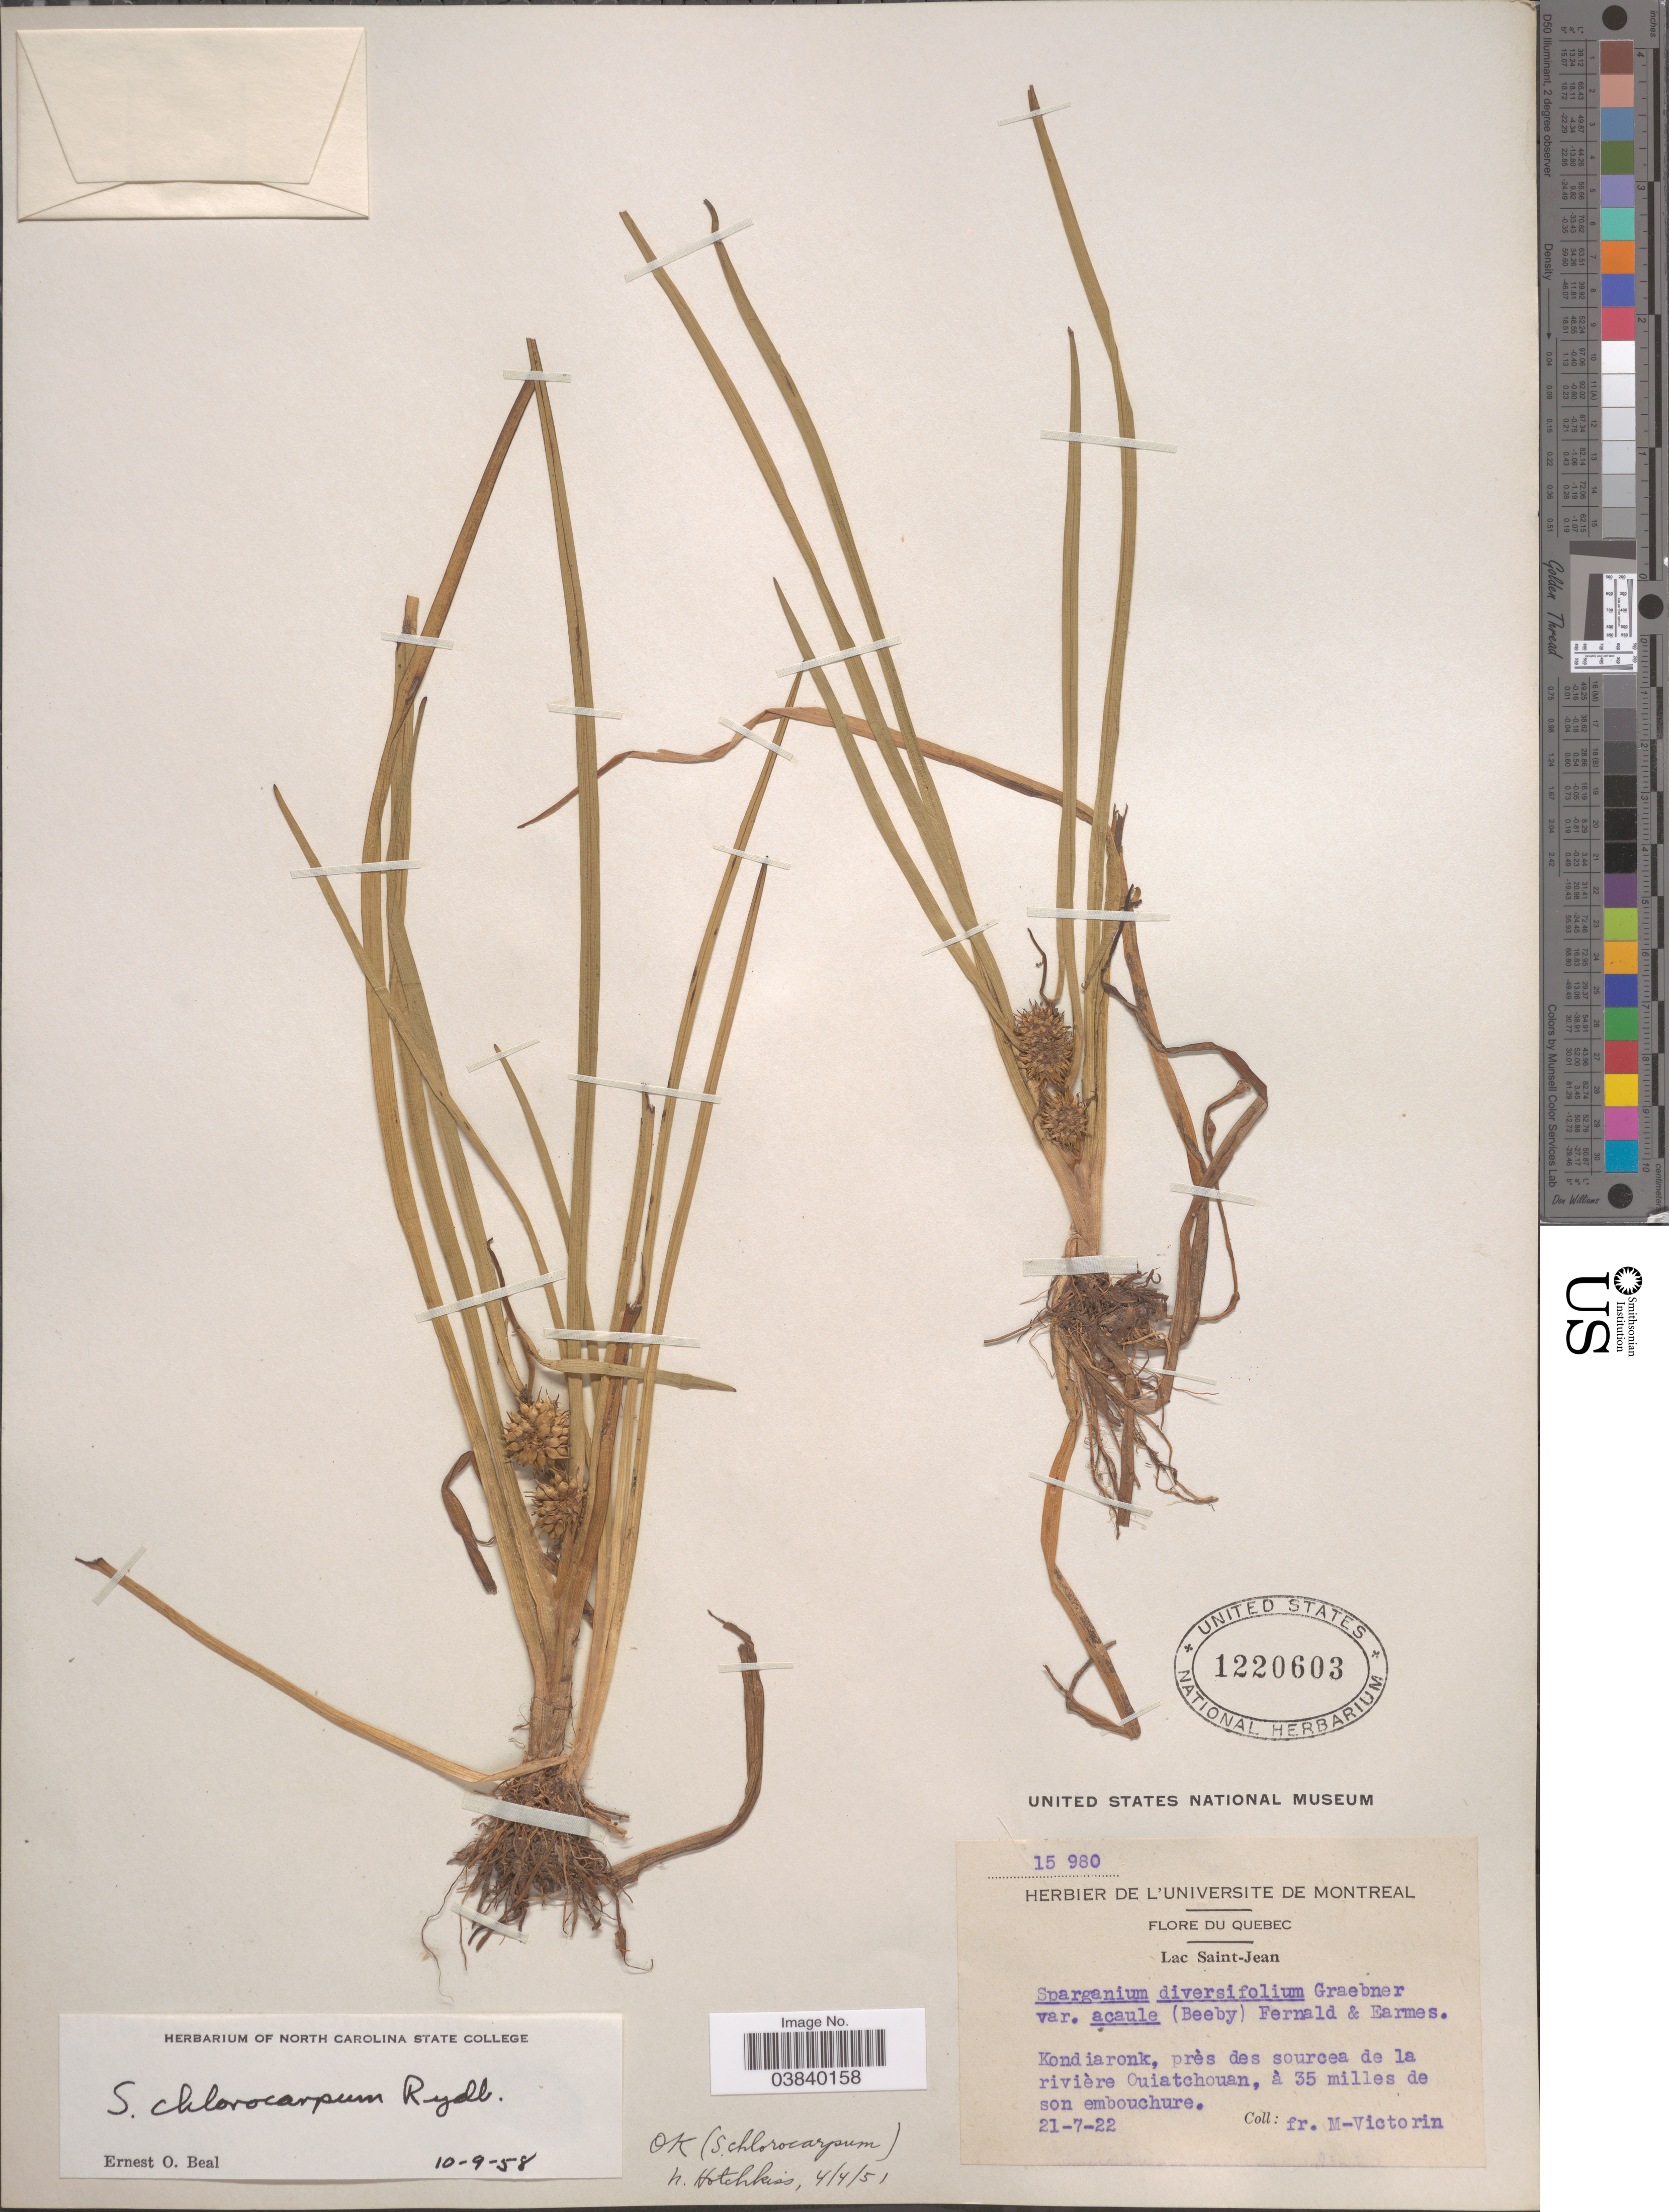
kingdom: Plantae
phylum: Tracheophyta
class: Liliopsida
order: Poales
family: Typhaceae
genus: Sparganium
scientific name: Sparganium chlorocarpum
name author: Rydb.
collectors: F. Marie-Victorin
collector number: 15980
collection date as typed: Transcribed d/m/y: 21/7/22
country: Canada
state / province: Quebec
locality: Lac Saint-Jean. Kondiaronk, près des sourcea de la rivière Ouiatchouan, à 35 milles de son embouchure.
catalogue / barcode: US 1200603